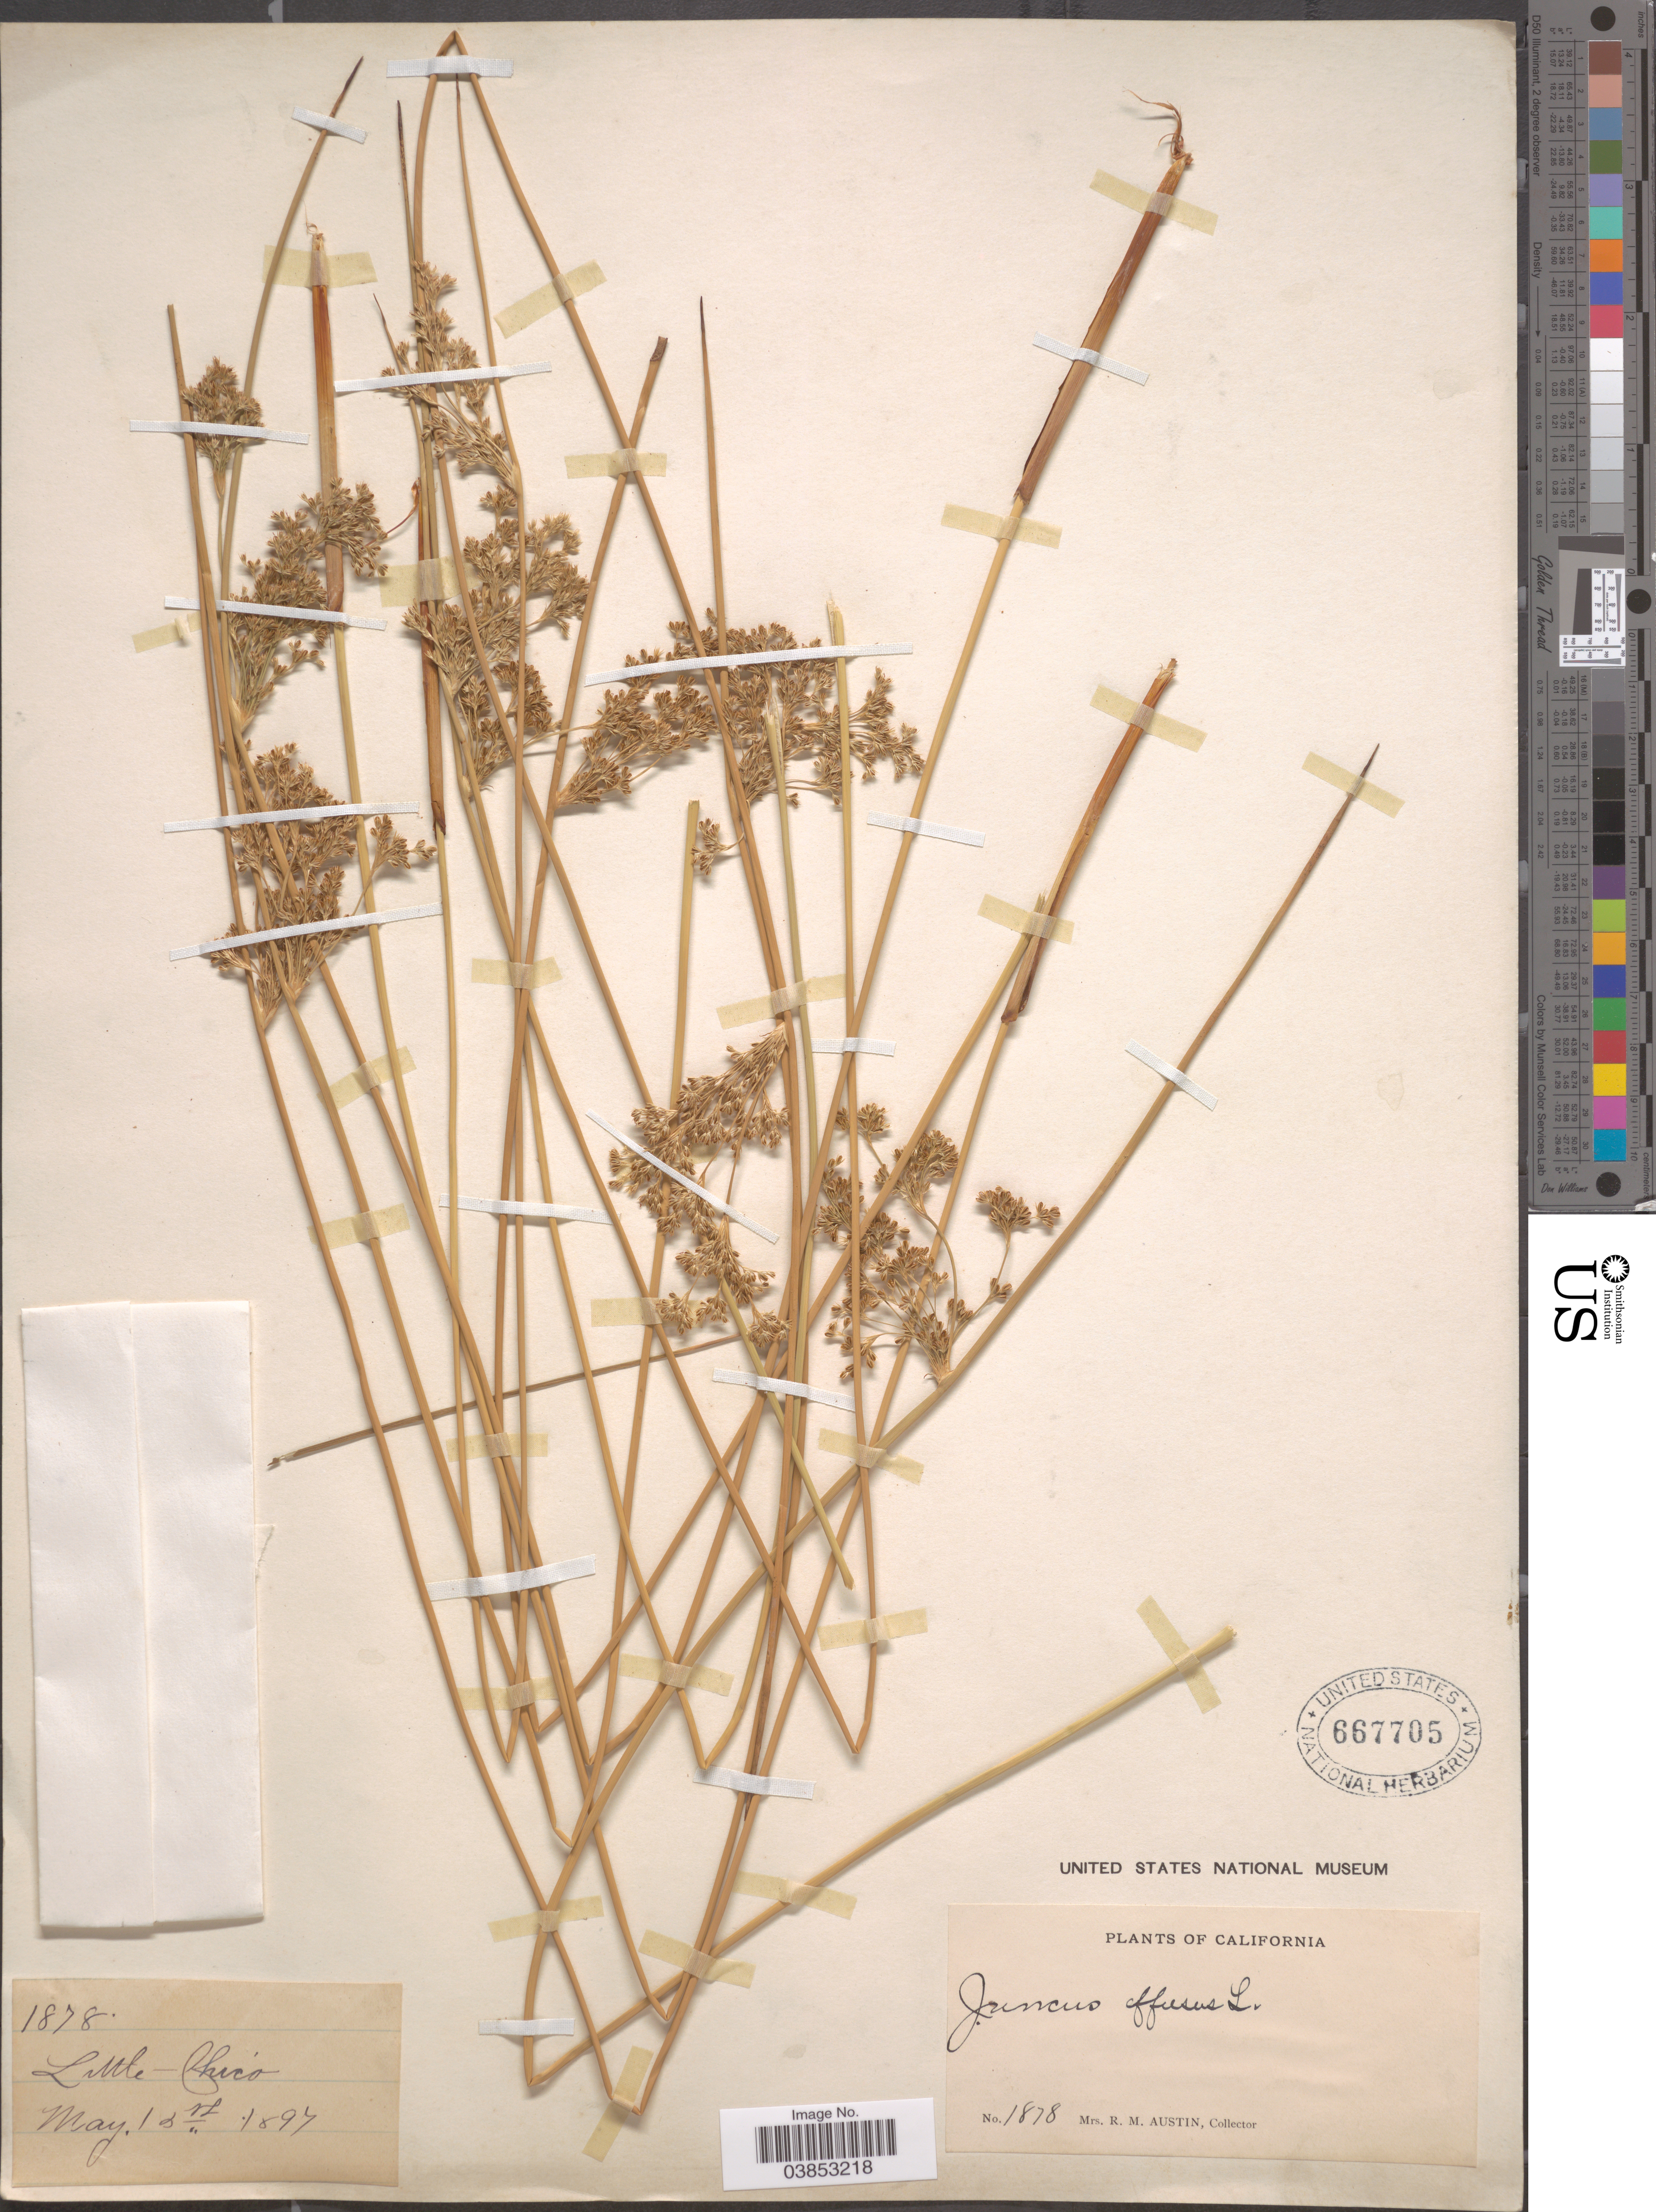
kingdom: Plantae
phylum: Tracheophyta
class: Liliopsida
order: Poales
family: Juncaceae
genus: Juncus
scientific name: Juncus effusus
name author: L.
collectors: R. Austin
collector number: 1878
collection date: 1897-05-13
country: United States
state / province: California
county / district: Butte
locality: Little Chico.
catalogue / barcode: US 667705